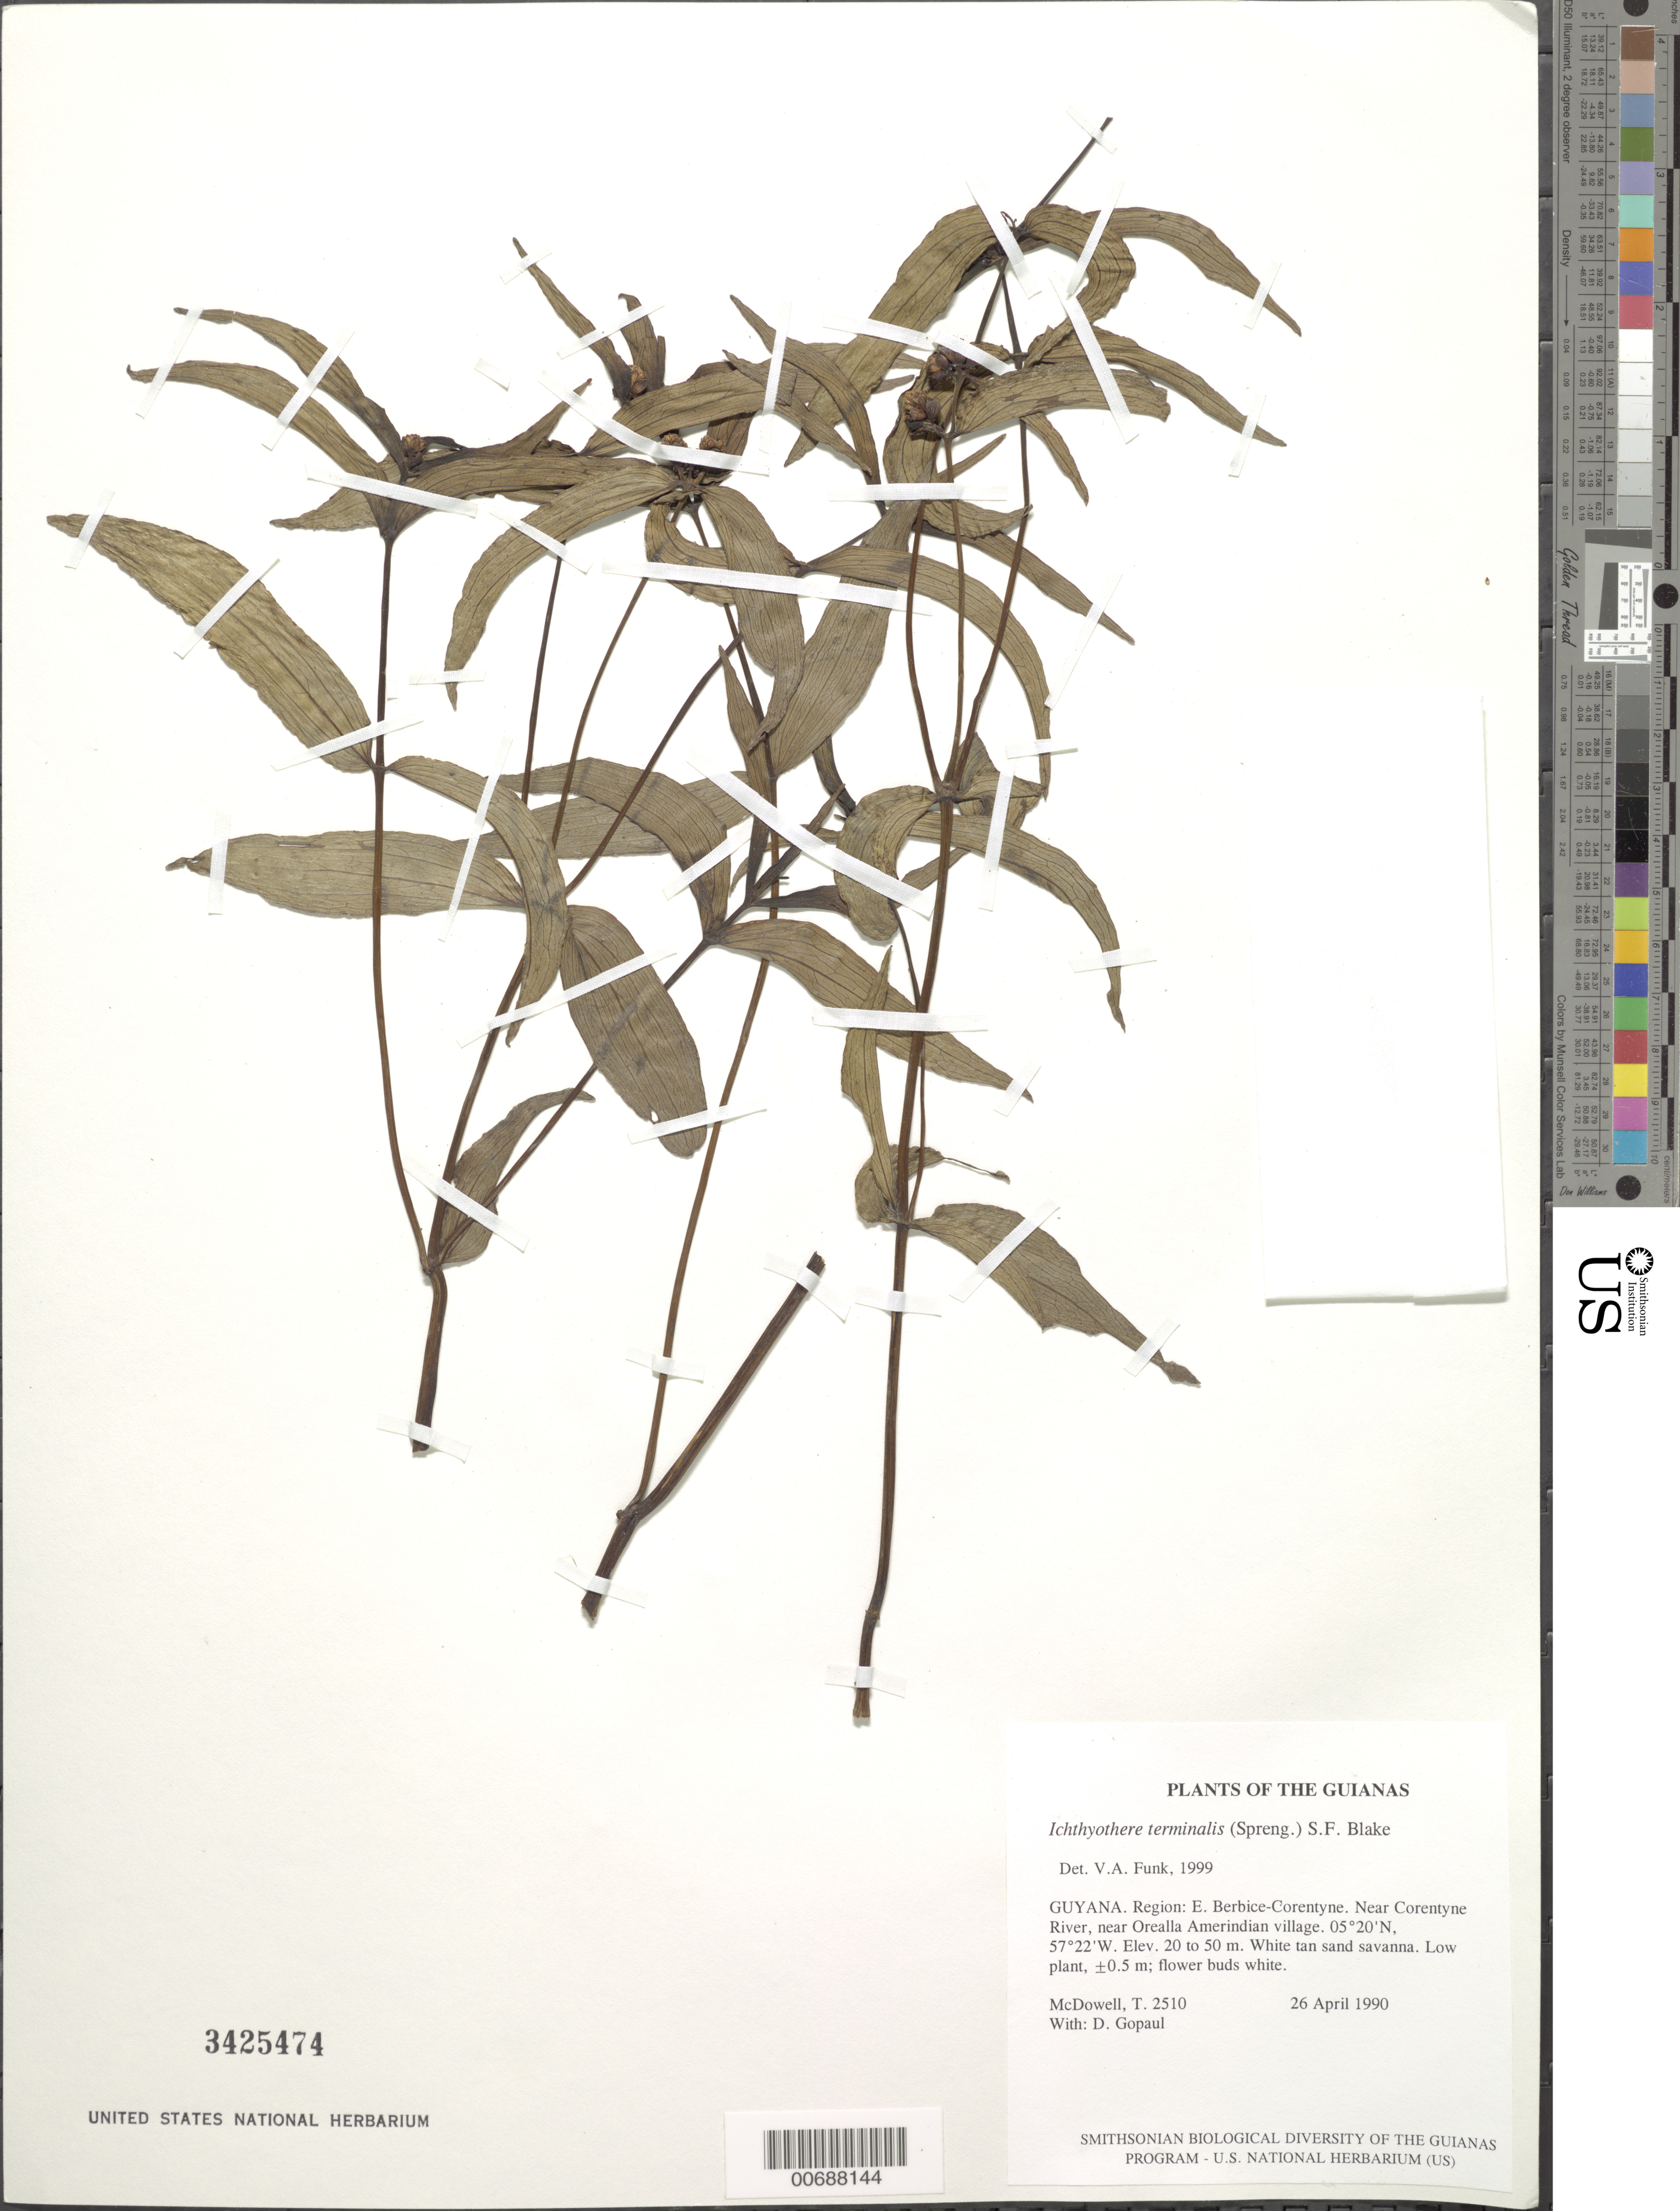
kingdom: Plantae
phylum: Tracheophyta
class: Magnoliopsida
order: Asterales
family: Asteraceae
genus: Ichthyothere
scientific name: Ichthyothere terminalis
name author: (Spreng.) S.F. Blake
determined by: Funk, Vicki A., (BOT), Smithsonian Institution - National Museum of Natural History (UNITED STATES)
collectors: T. McDowell & D. Gopaul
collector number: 2510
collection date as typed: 26 April 1990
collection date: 1990-04-26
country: Guyana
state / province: E. Berbice-Corentyne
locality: Near Corentyne River and Orealla Amerindian village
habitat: White and tan sand savanna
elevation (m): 20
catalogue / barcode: US 3425474